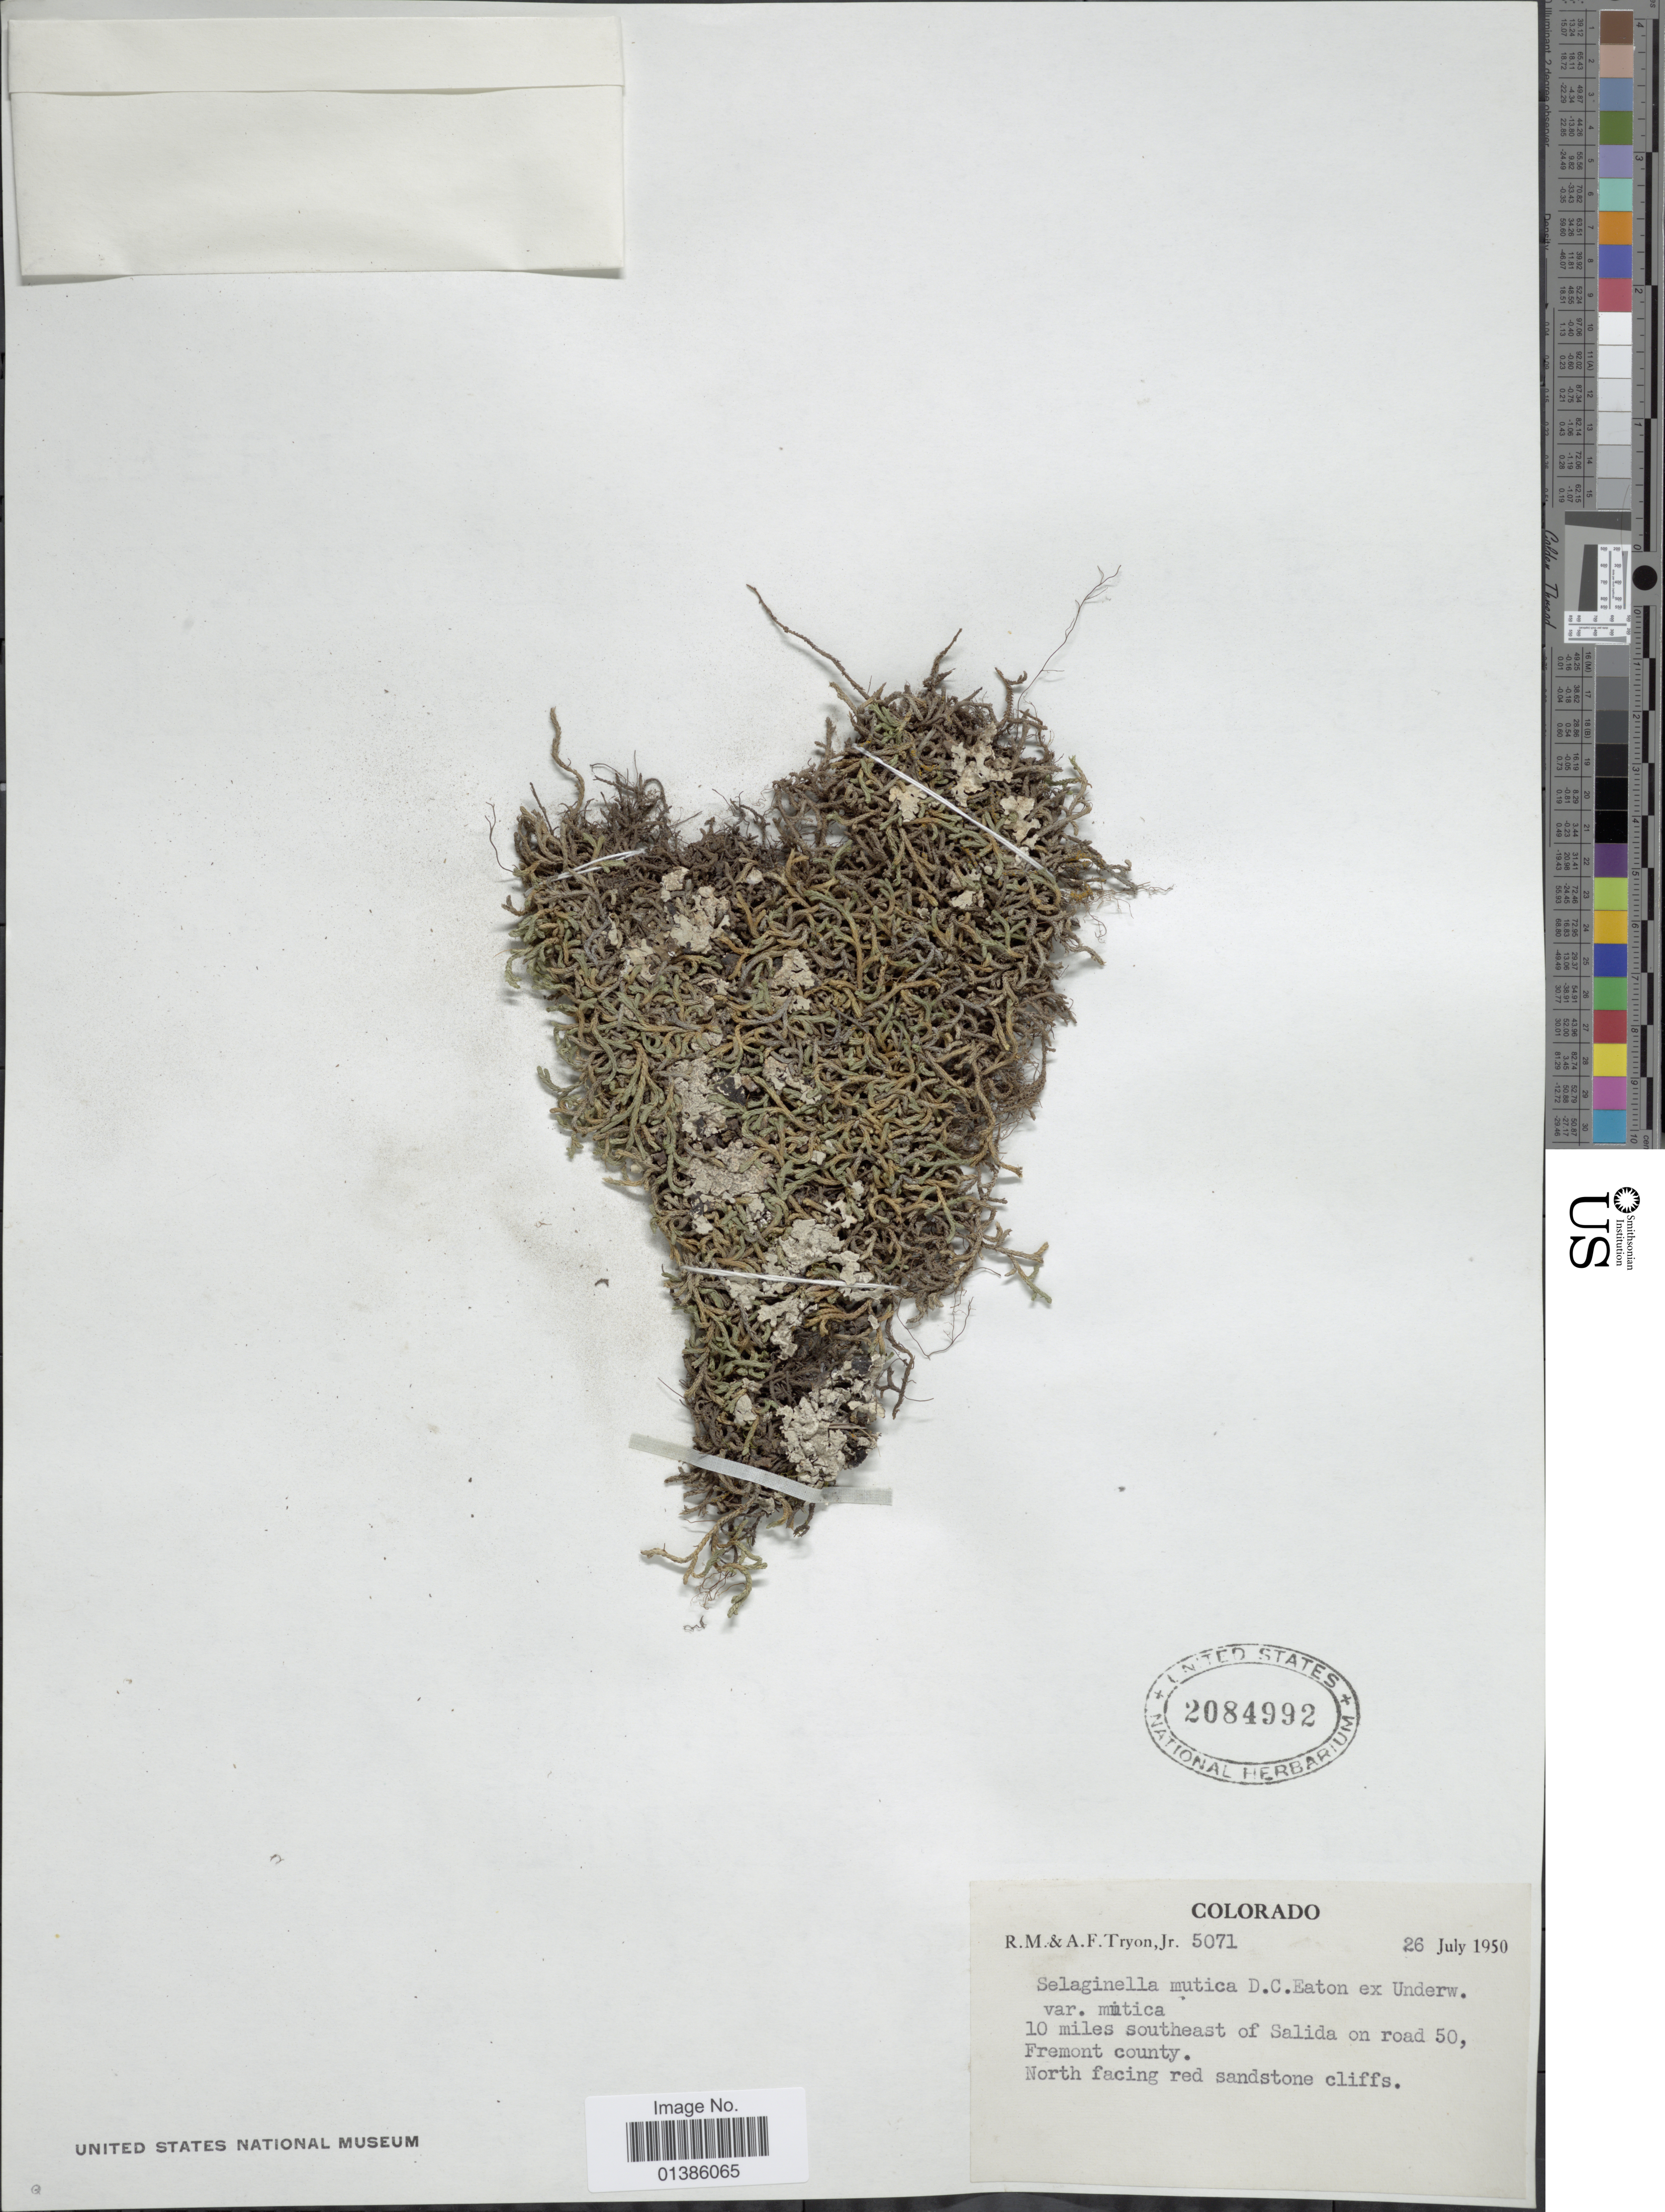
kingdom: Plantae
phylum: Tracheophyta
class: Lycopodiopsida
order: Selaginellales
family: Selaginellaceae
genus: Selaginella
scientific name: Selaginella mutica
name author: D.C. Eaton in Underw.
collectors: R. M. Tryon & A. F. Tryon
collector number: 5071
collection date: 1950-07-26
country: United States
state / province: Colorado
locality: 10 miles southeast of Salida on road 50, Fremont county.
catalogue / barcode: US 2084992